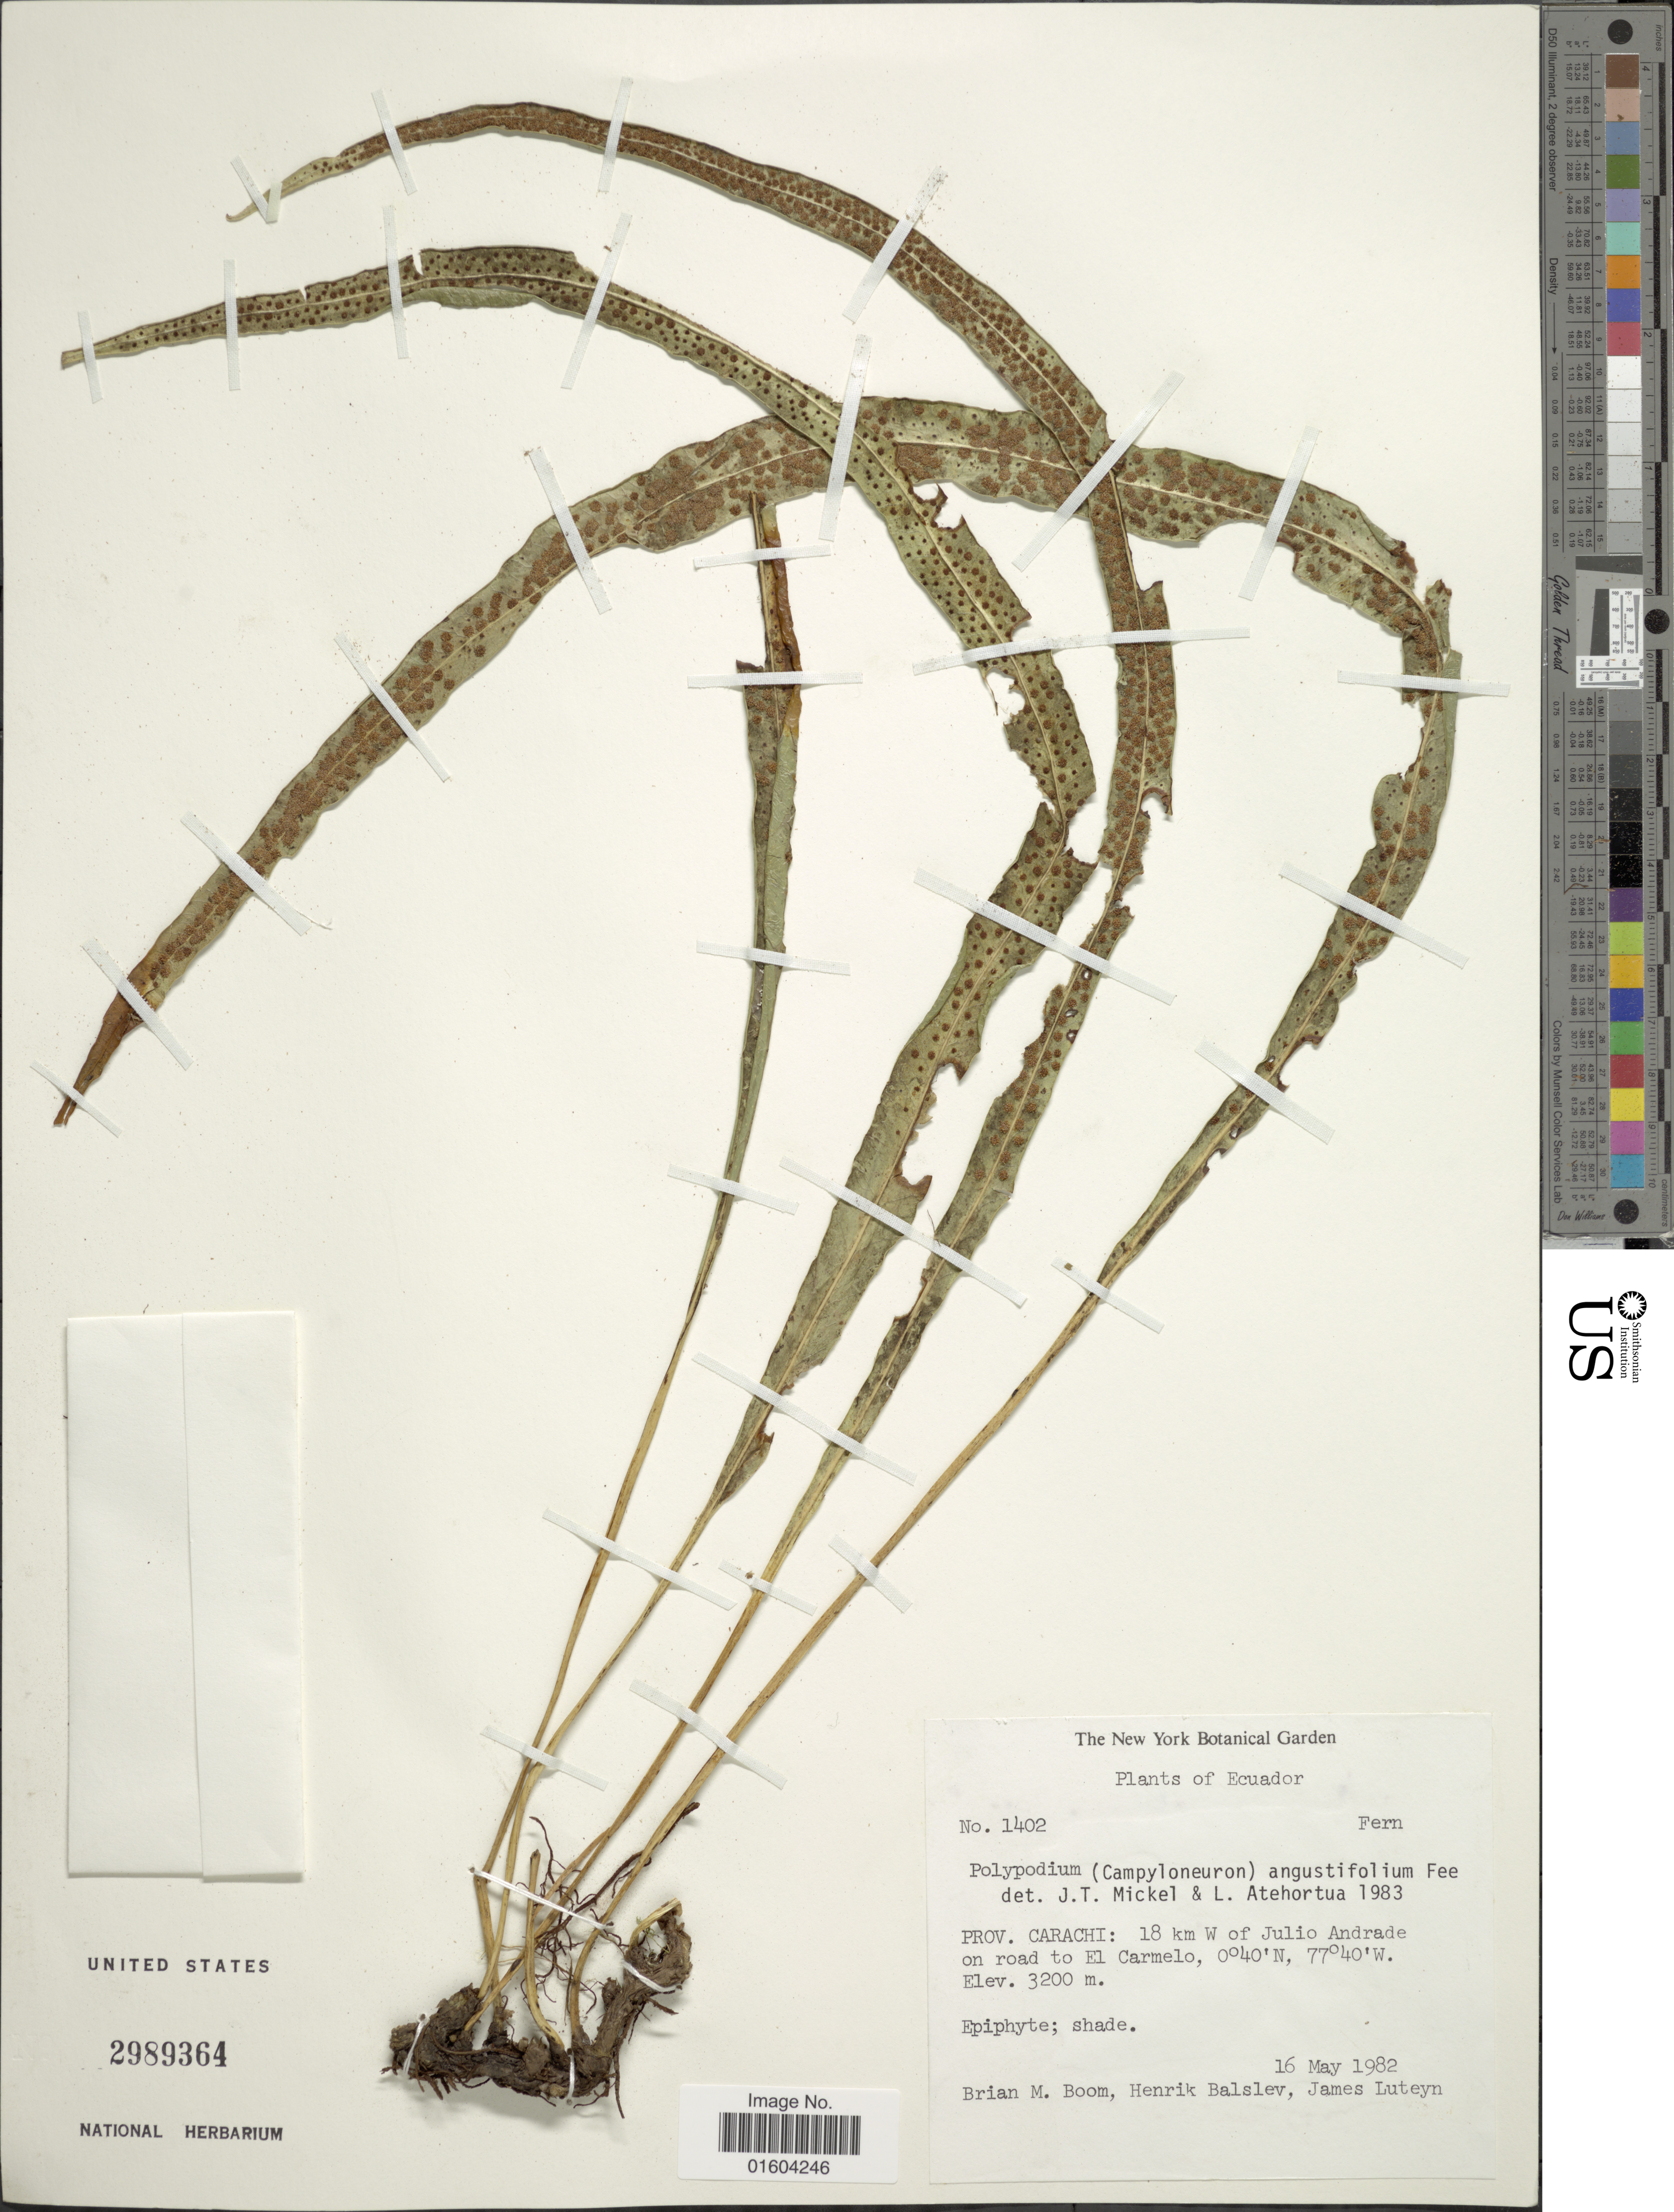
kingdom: Plantae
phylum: Tracheophyta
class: Polypodiopsida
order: Polypodiales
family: Polypodiaceae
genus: Campyloneurum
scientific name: Campyloneurum densifolium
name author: (Hieron.) Lellinger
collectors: B. M. Boom, H. Balslev & J. L. Luteyn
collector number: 1402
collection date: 1982-05-16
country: Ecuador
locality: Ecuador, Prov. Carachi: 18 km W of Julio Andrade on road to El Carmelo.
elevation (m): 3200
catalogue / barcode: US 2989364